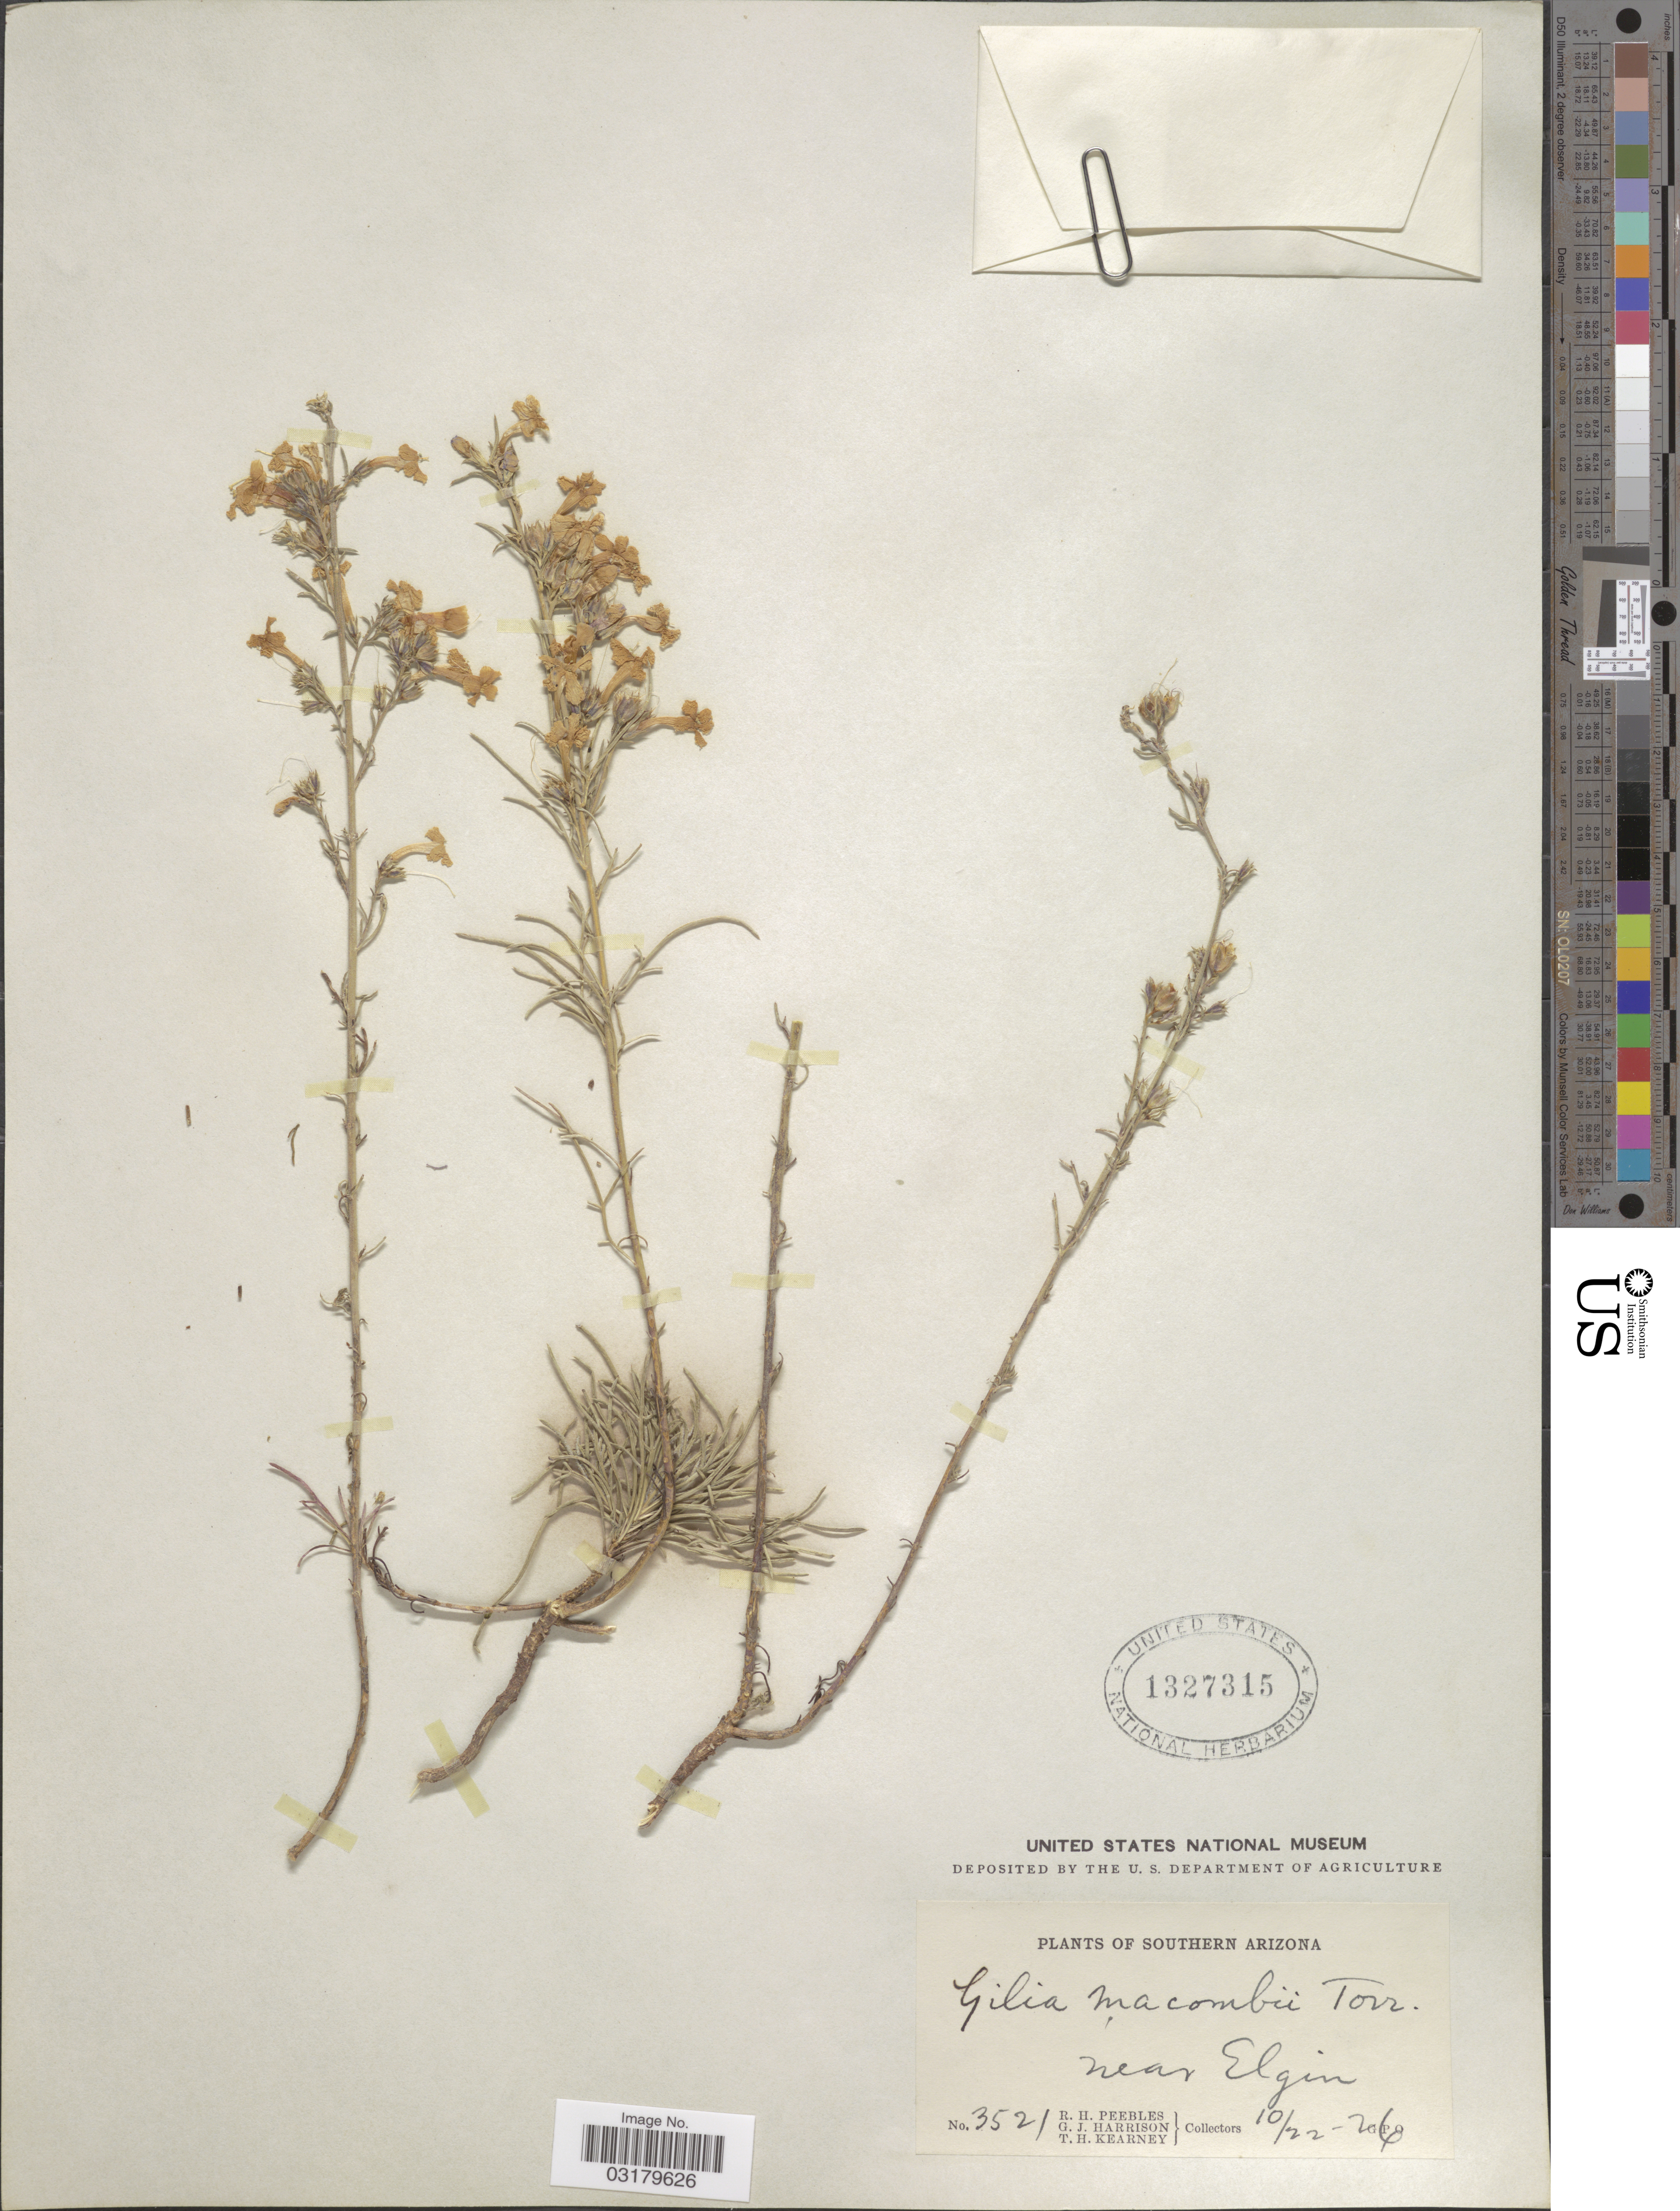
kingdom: Plantae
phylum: Tracheophyta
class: Magnoliopsida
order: Ericales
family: Polemoniaceae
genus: Ipomopsis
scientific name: Ipomopsis macombii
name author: (Torr. ex A. Gray) V.E. Grant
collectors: R. H. Peebles, G. J. Harrison & T. H. Kearney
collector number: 3521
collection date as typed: Transcribed d/m/y: 22/10/26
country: United States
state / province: Arizona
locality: Southern Arizona, Near Elgin.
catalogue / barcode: US 1327315